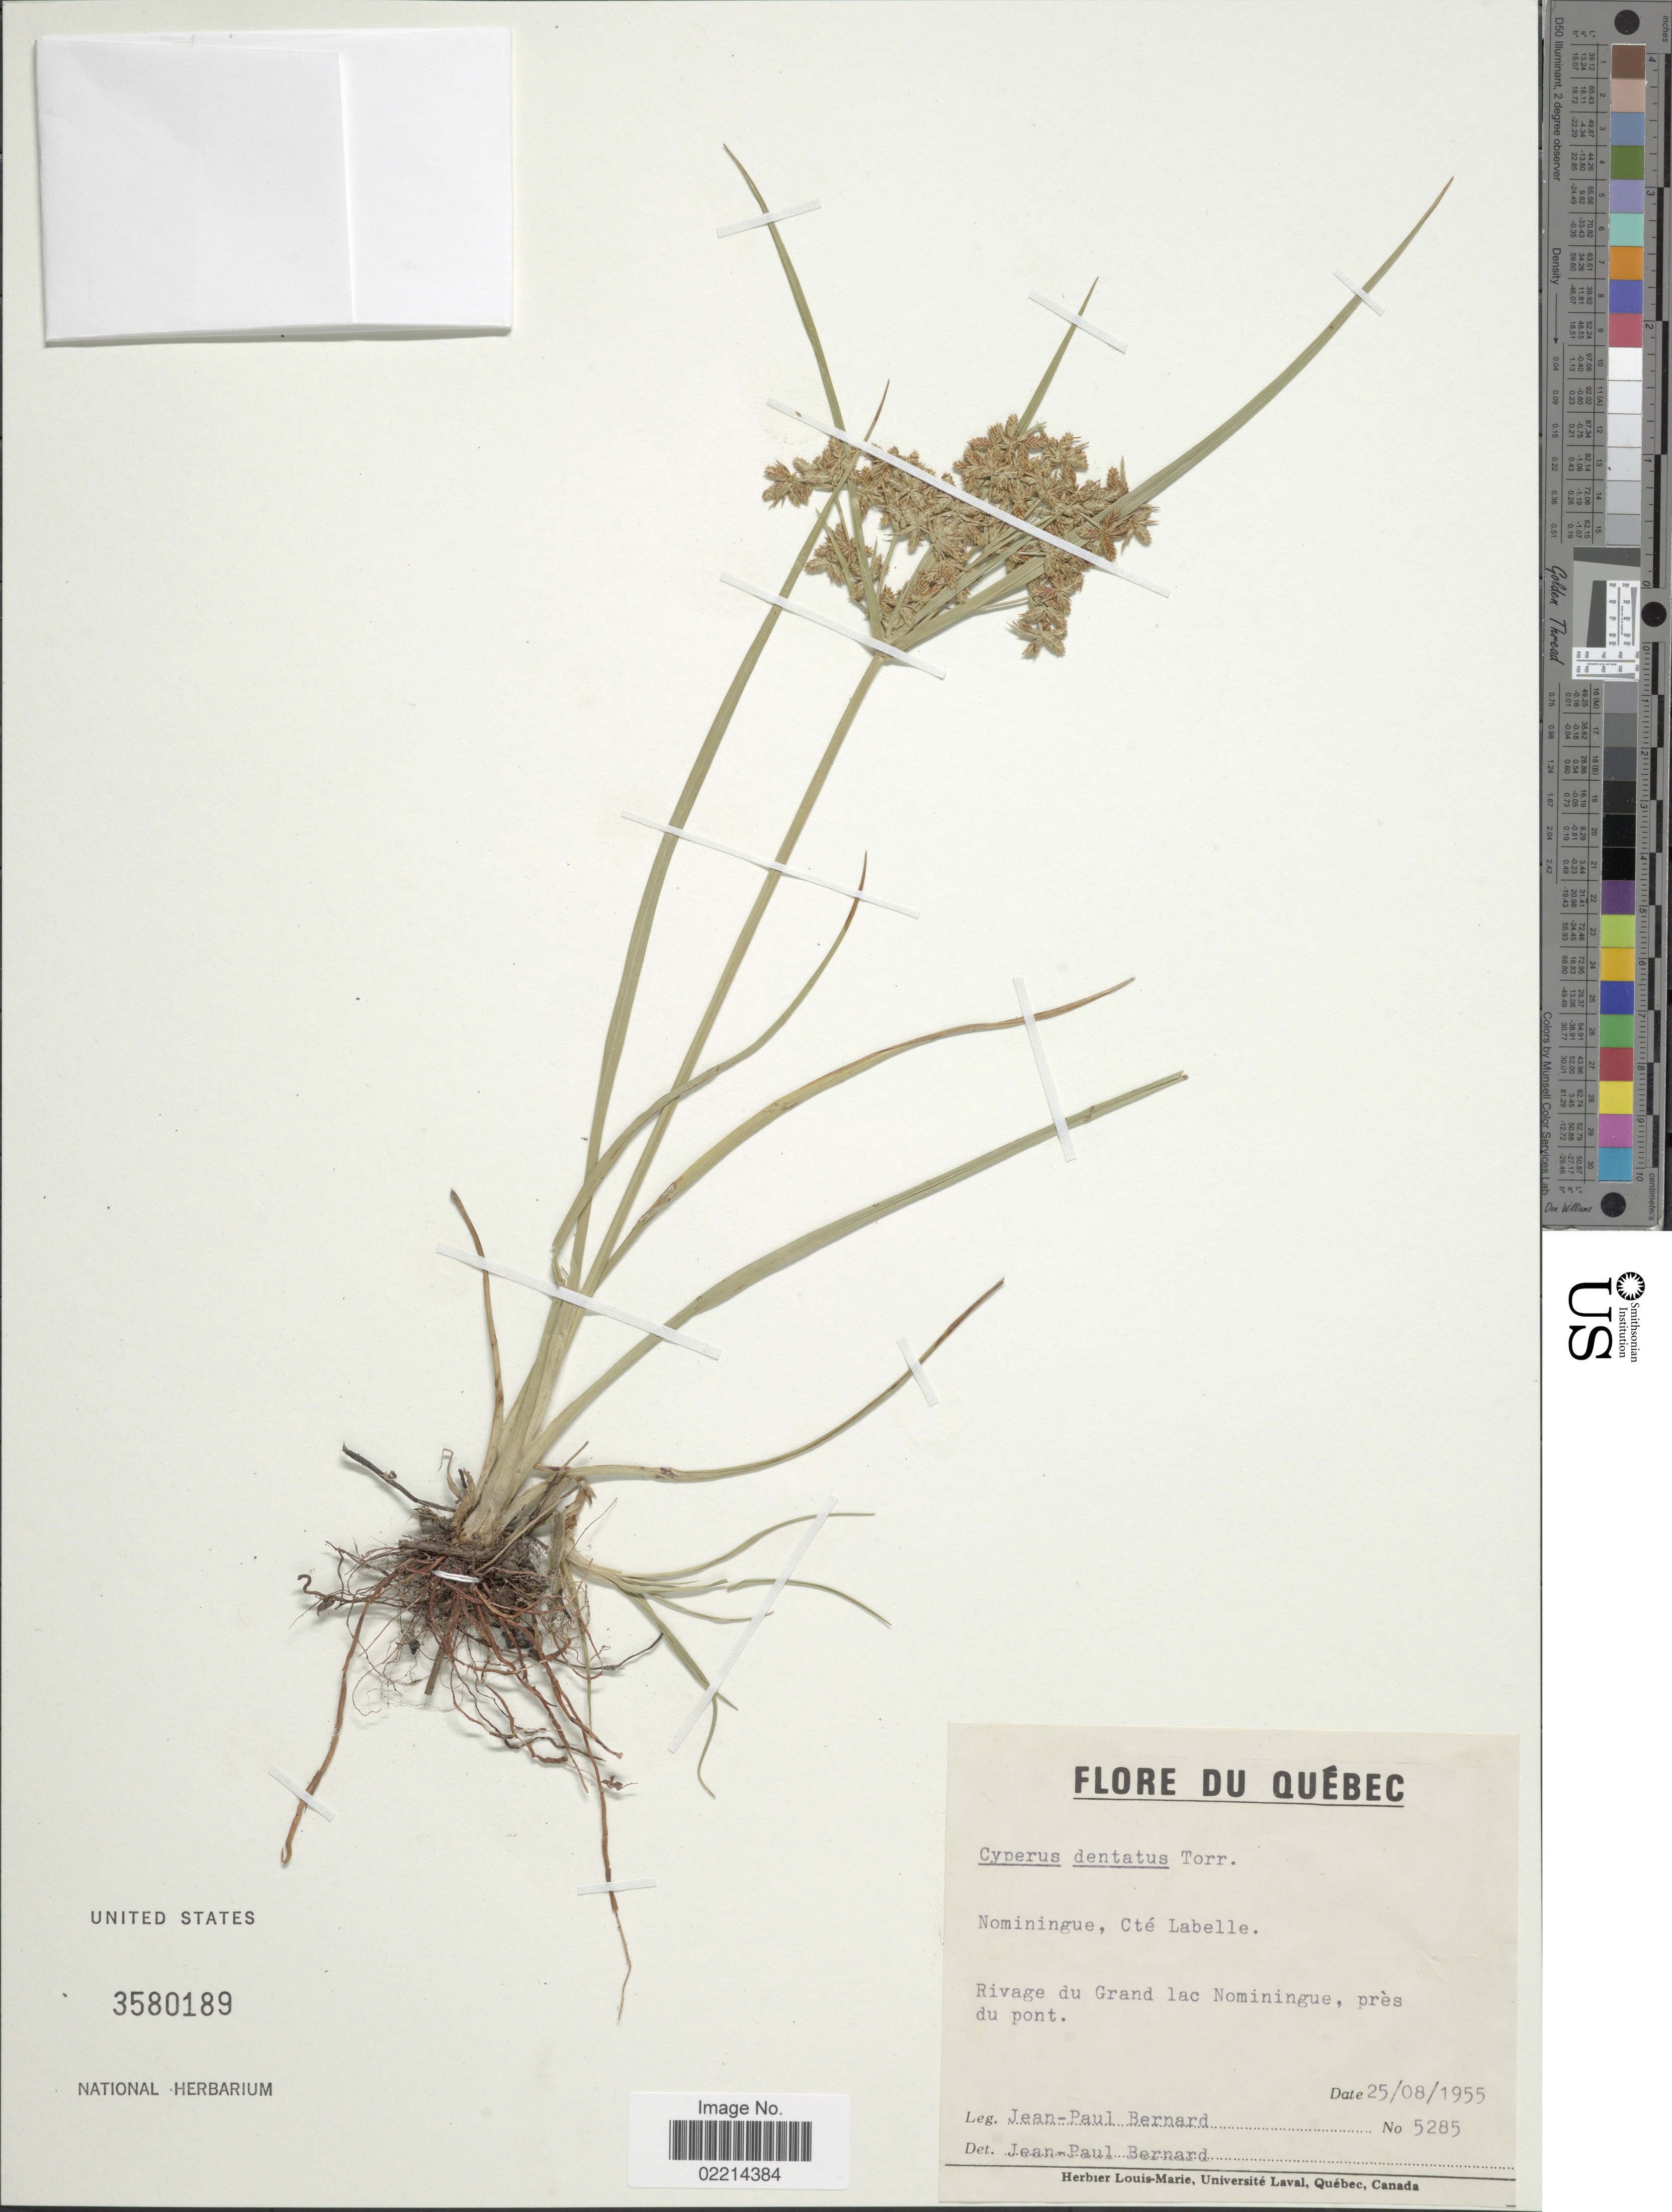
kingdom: Plantae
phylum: Tracheophyta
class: Liliopsida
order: Poales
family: Cyperaceae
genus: Cyperus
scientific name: Cyperus dentatus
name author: Torr.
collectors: J.-P. Bernard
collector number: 5258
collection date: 1955-08-25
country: Canada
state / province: Quebec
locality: Nominingue, Cté Labelle. Rivage du Grand lac Nominingue, près du pont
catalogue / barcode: US 3580189